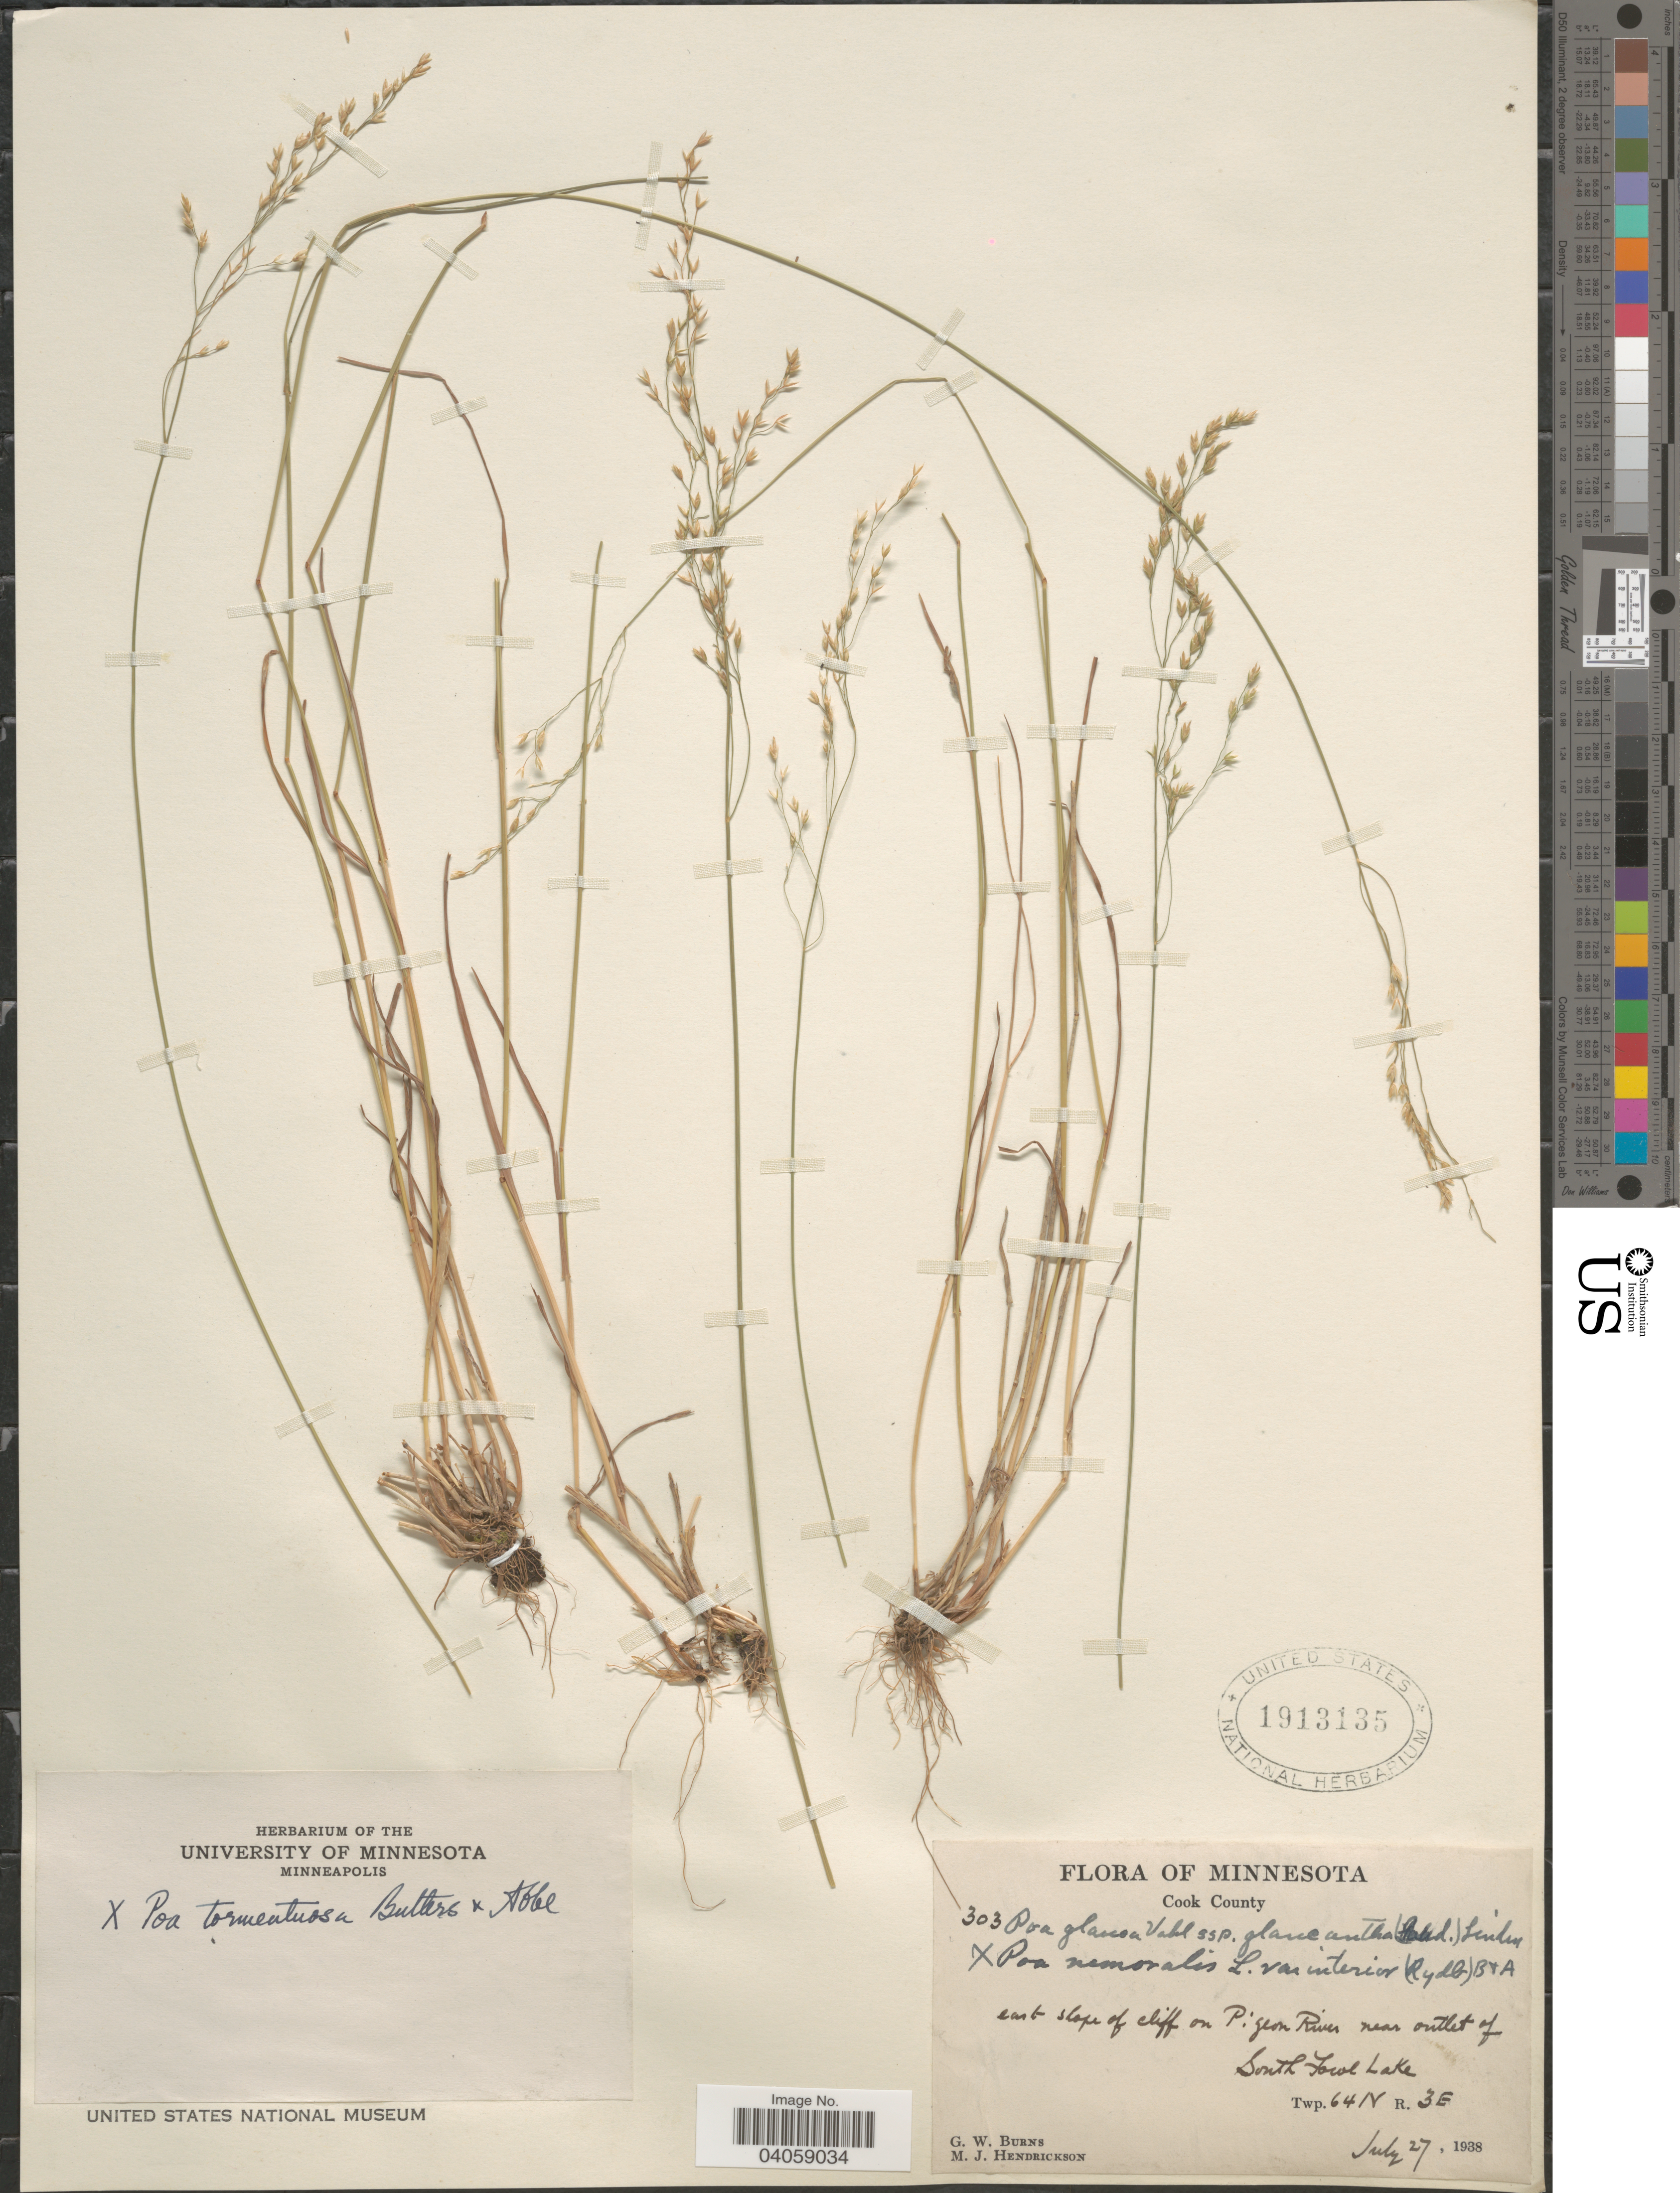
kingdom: Plantae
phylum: Tracheophyta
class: Liliopsida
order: Poales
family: Poaceae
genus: Poa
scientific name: Poa glauca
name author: Vahl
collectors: G. Burns & M. Hendrickson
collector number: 303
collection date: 1938-07-27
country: United States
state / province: Minnesota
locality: Cook County. East slope of cliff on Pigeon River near outlet of South Fowl Lake. Twp. 64N R. 3E.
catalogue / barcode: US 1913135